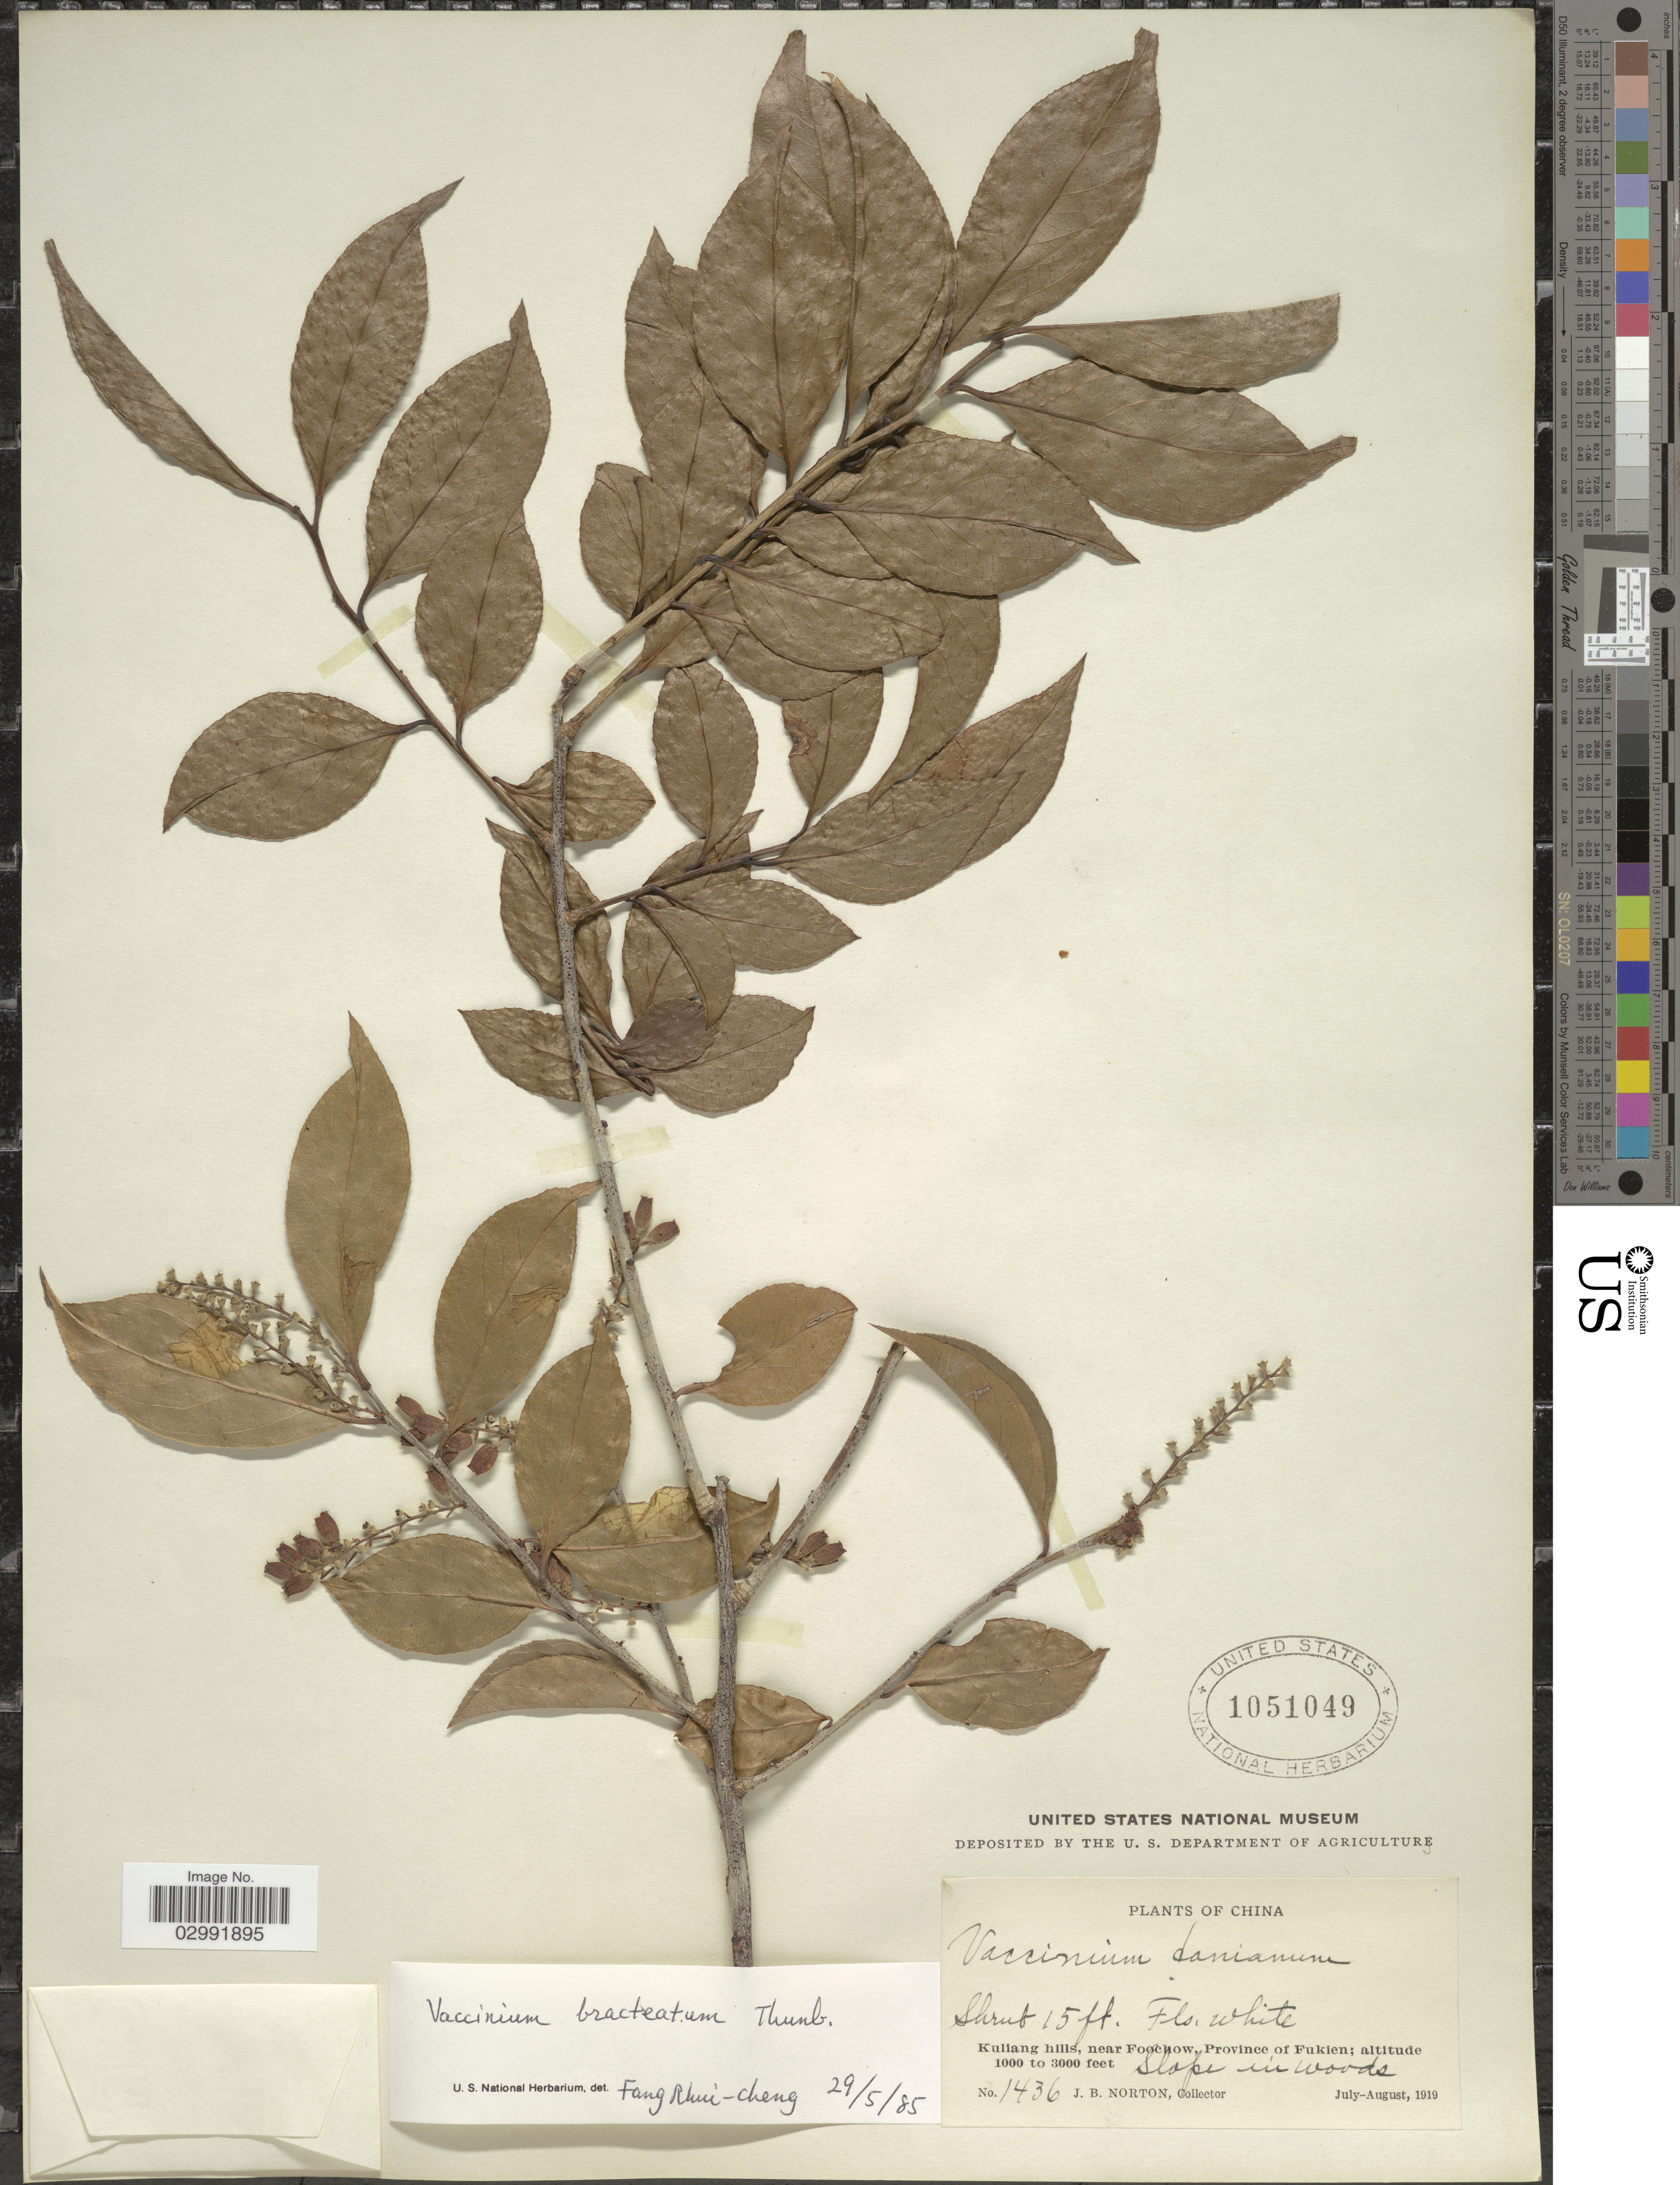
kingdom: Plantae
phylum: Tracheophyta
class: Magnoliopsida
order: Ericales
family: Ericaceae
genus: Vaccinium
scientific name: Vaccinium bracteatum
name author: Thunb.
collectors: J. B. Norton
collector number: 1436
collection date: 1919-07/1919-08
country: China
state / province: Fujian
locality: Kuliang hills, near Foochow, Province of Fukien.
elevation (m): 305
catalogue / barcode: US 1051049